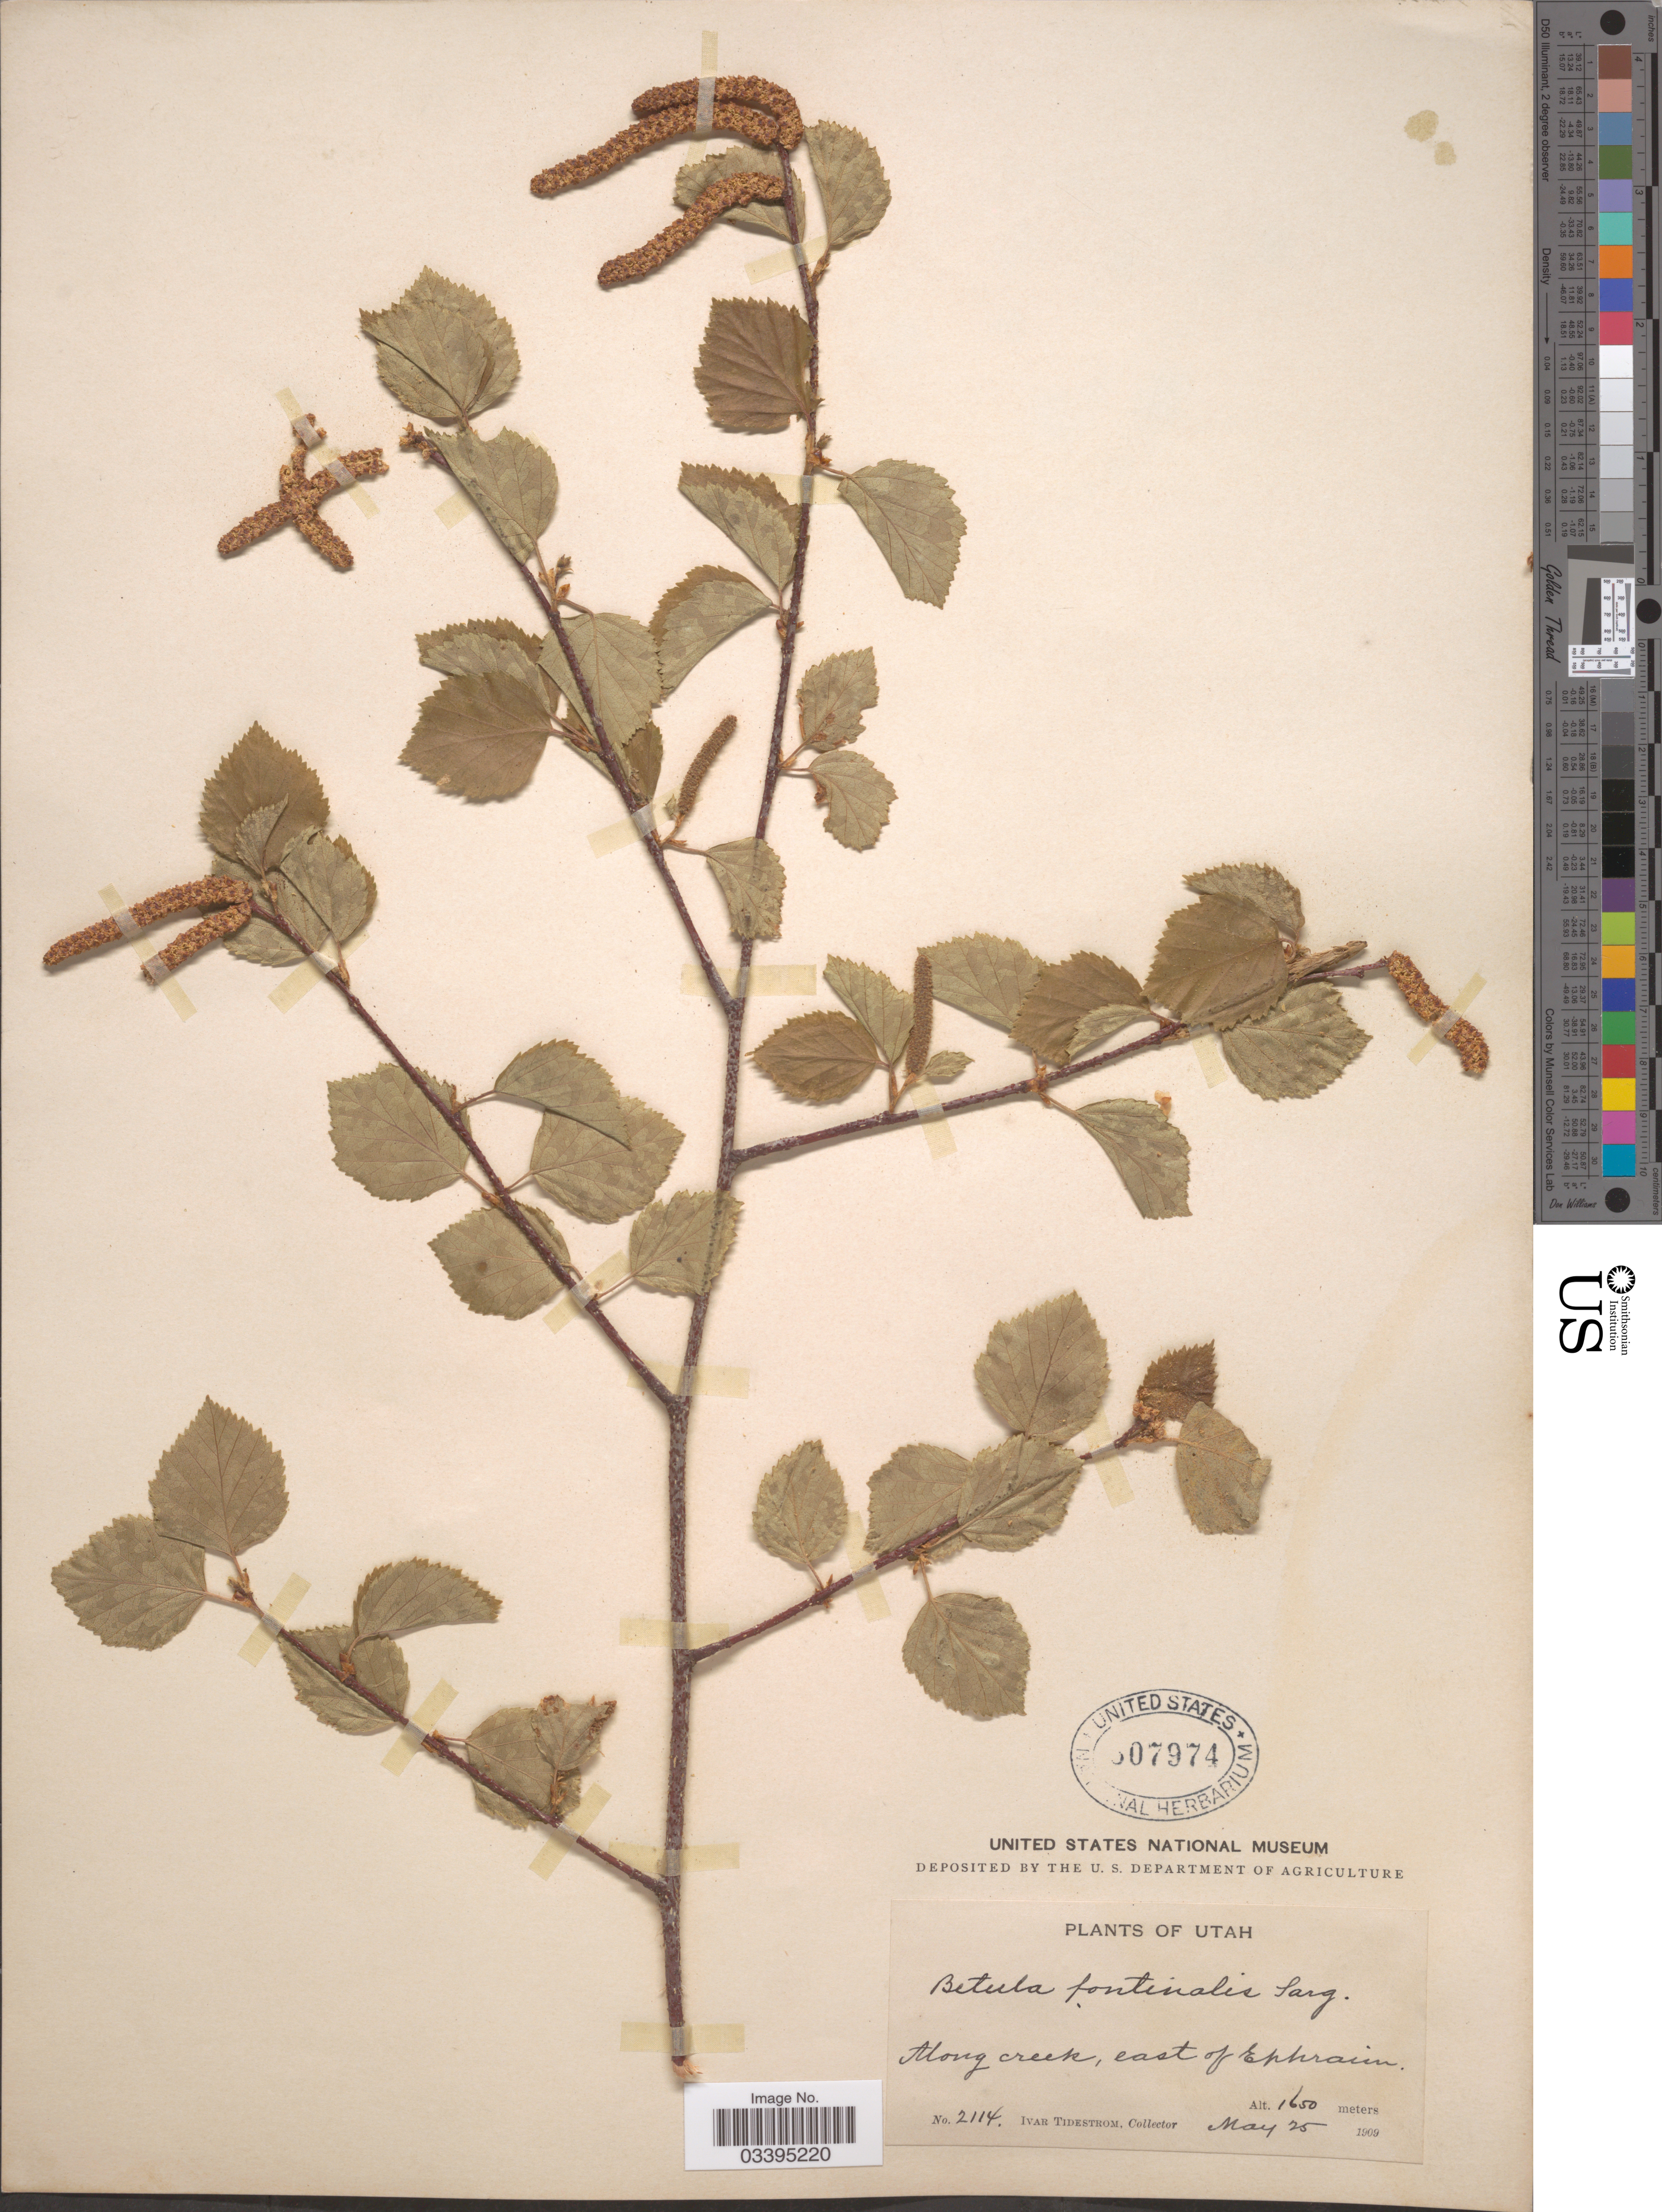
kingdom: Plantae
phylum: Tracheophyta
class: Magnoliopsida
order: Fagales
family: Betulaceae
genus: Betula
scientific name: Betula fontinalis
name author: Sarg.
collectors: I. F. Tidestrom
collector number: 2114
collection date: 1909-05-25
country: United States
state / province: Utah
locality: Along creek, east of Ephraim.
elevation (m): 1650